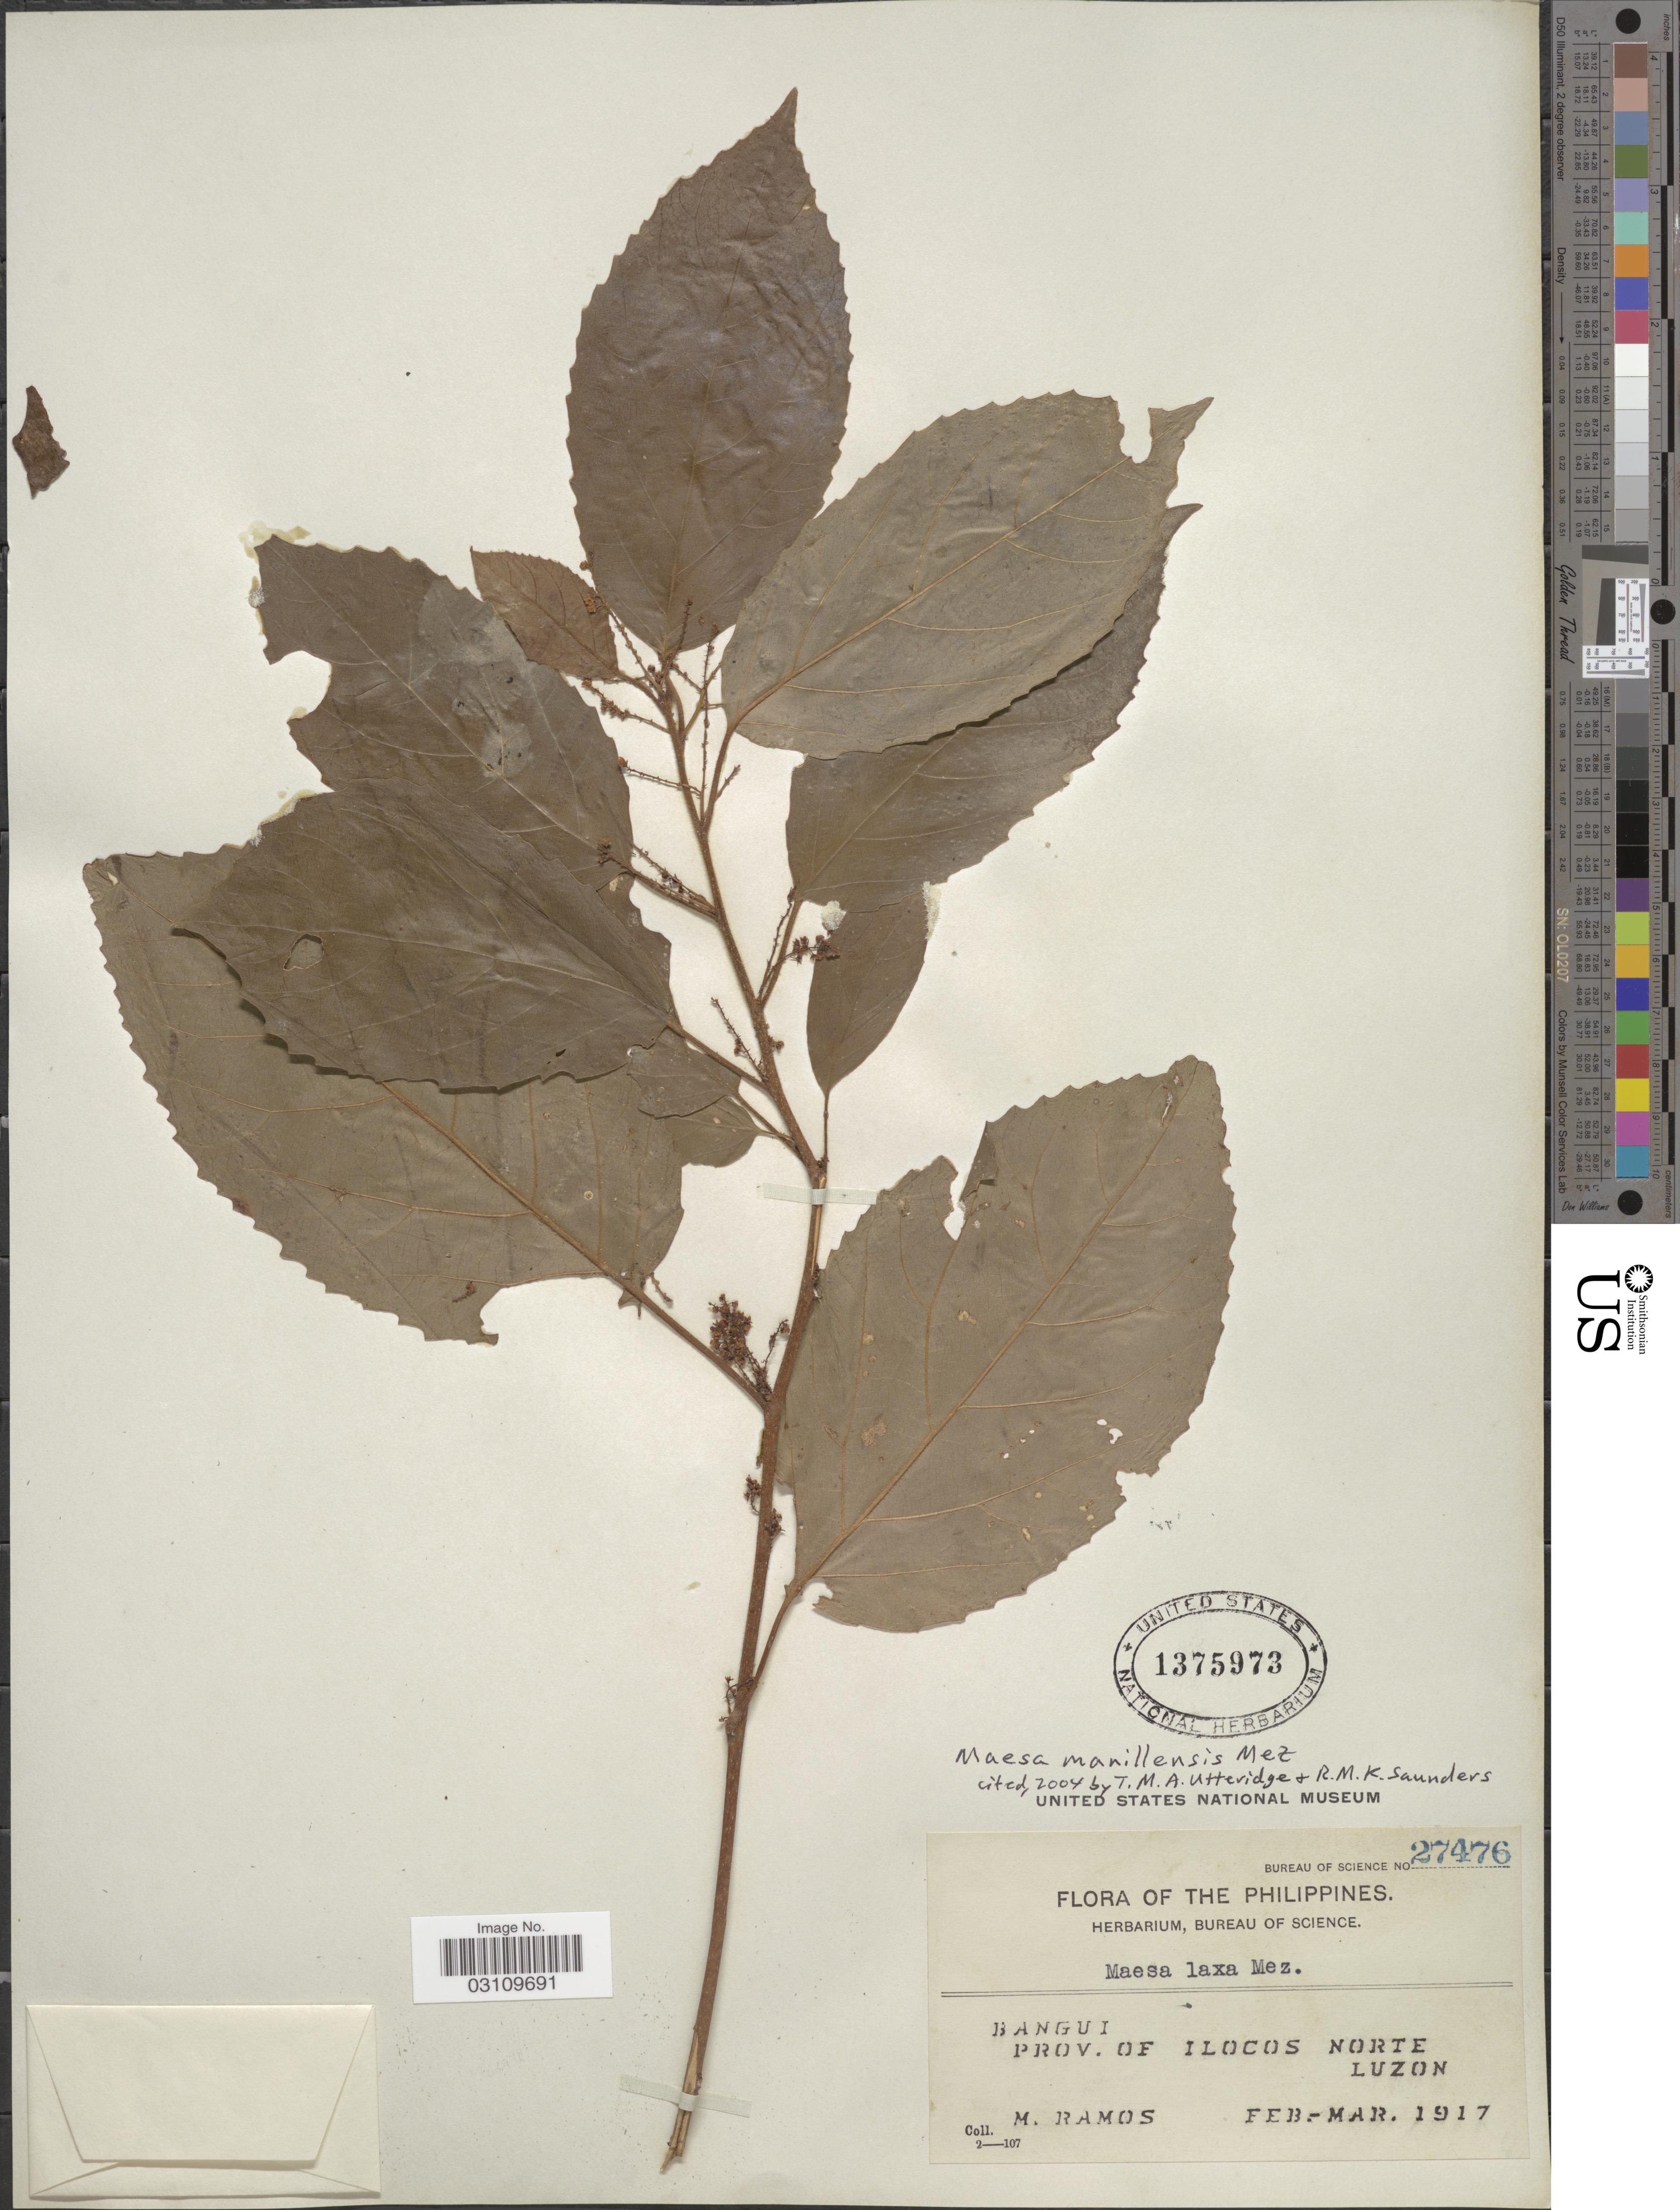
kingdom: Plantae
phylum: Tracheophyta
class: Magnoliopsida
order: Ericales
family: Primulaceae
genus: Maesa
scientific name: Maesa manillensis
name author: Mez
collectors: M. Ramos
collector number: Bureau of Science 27476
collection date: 1917-02/1917-03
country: Philippines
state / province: Ilocos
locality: Bangui, Prov. of Ilocos Norte, Luzon.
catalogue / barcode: US 1375973